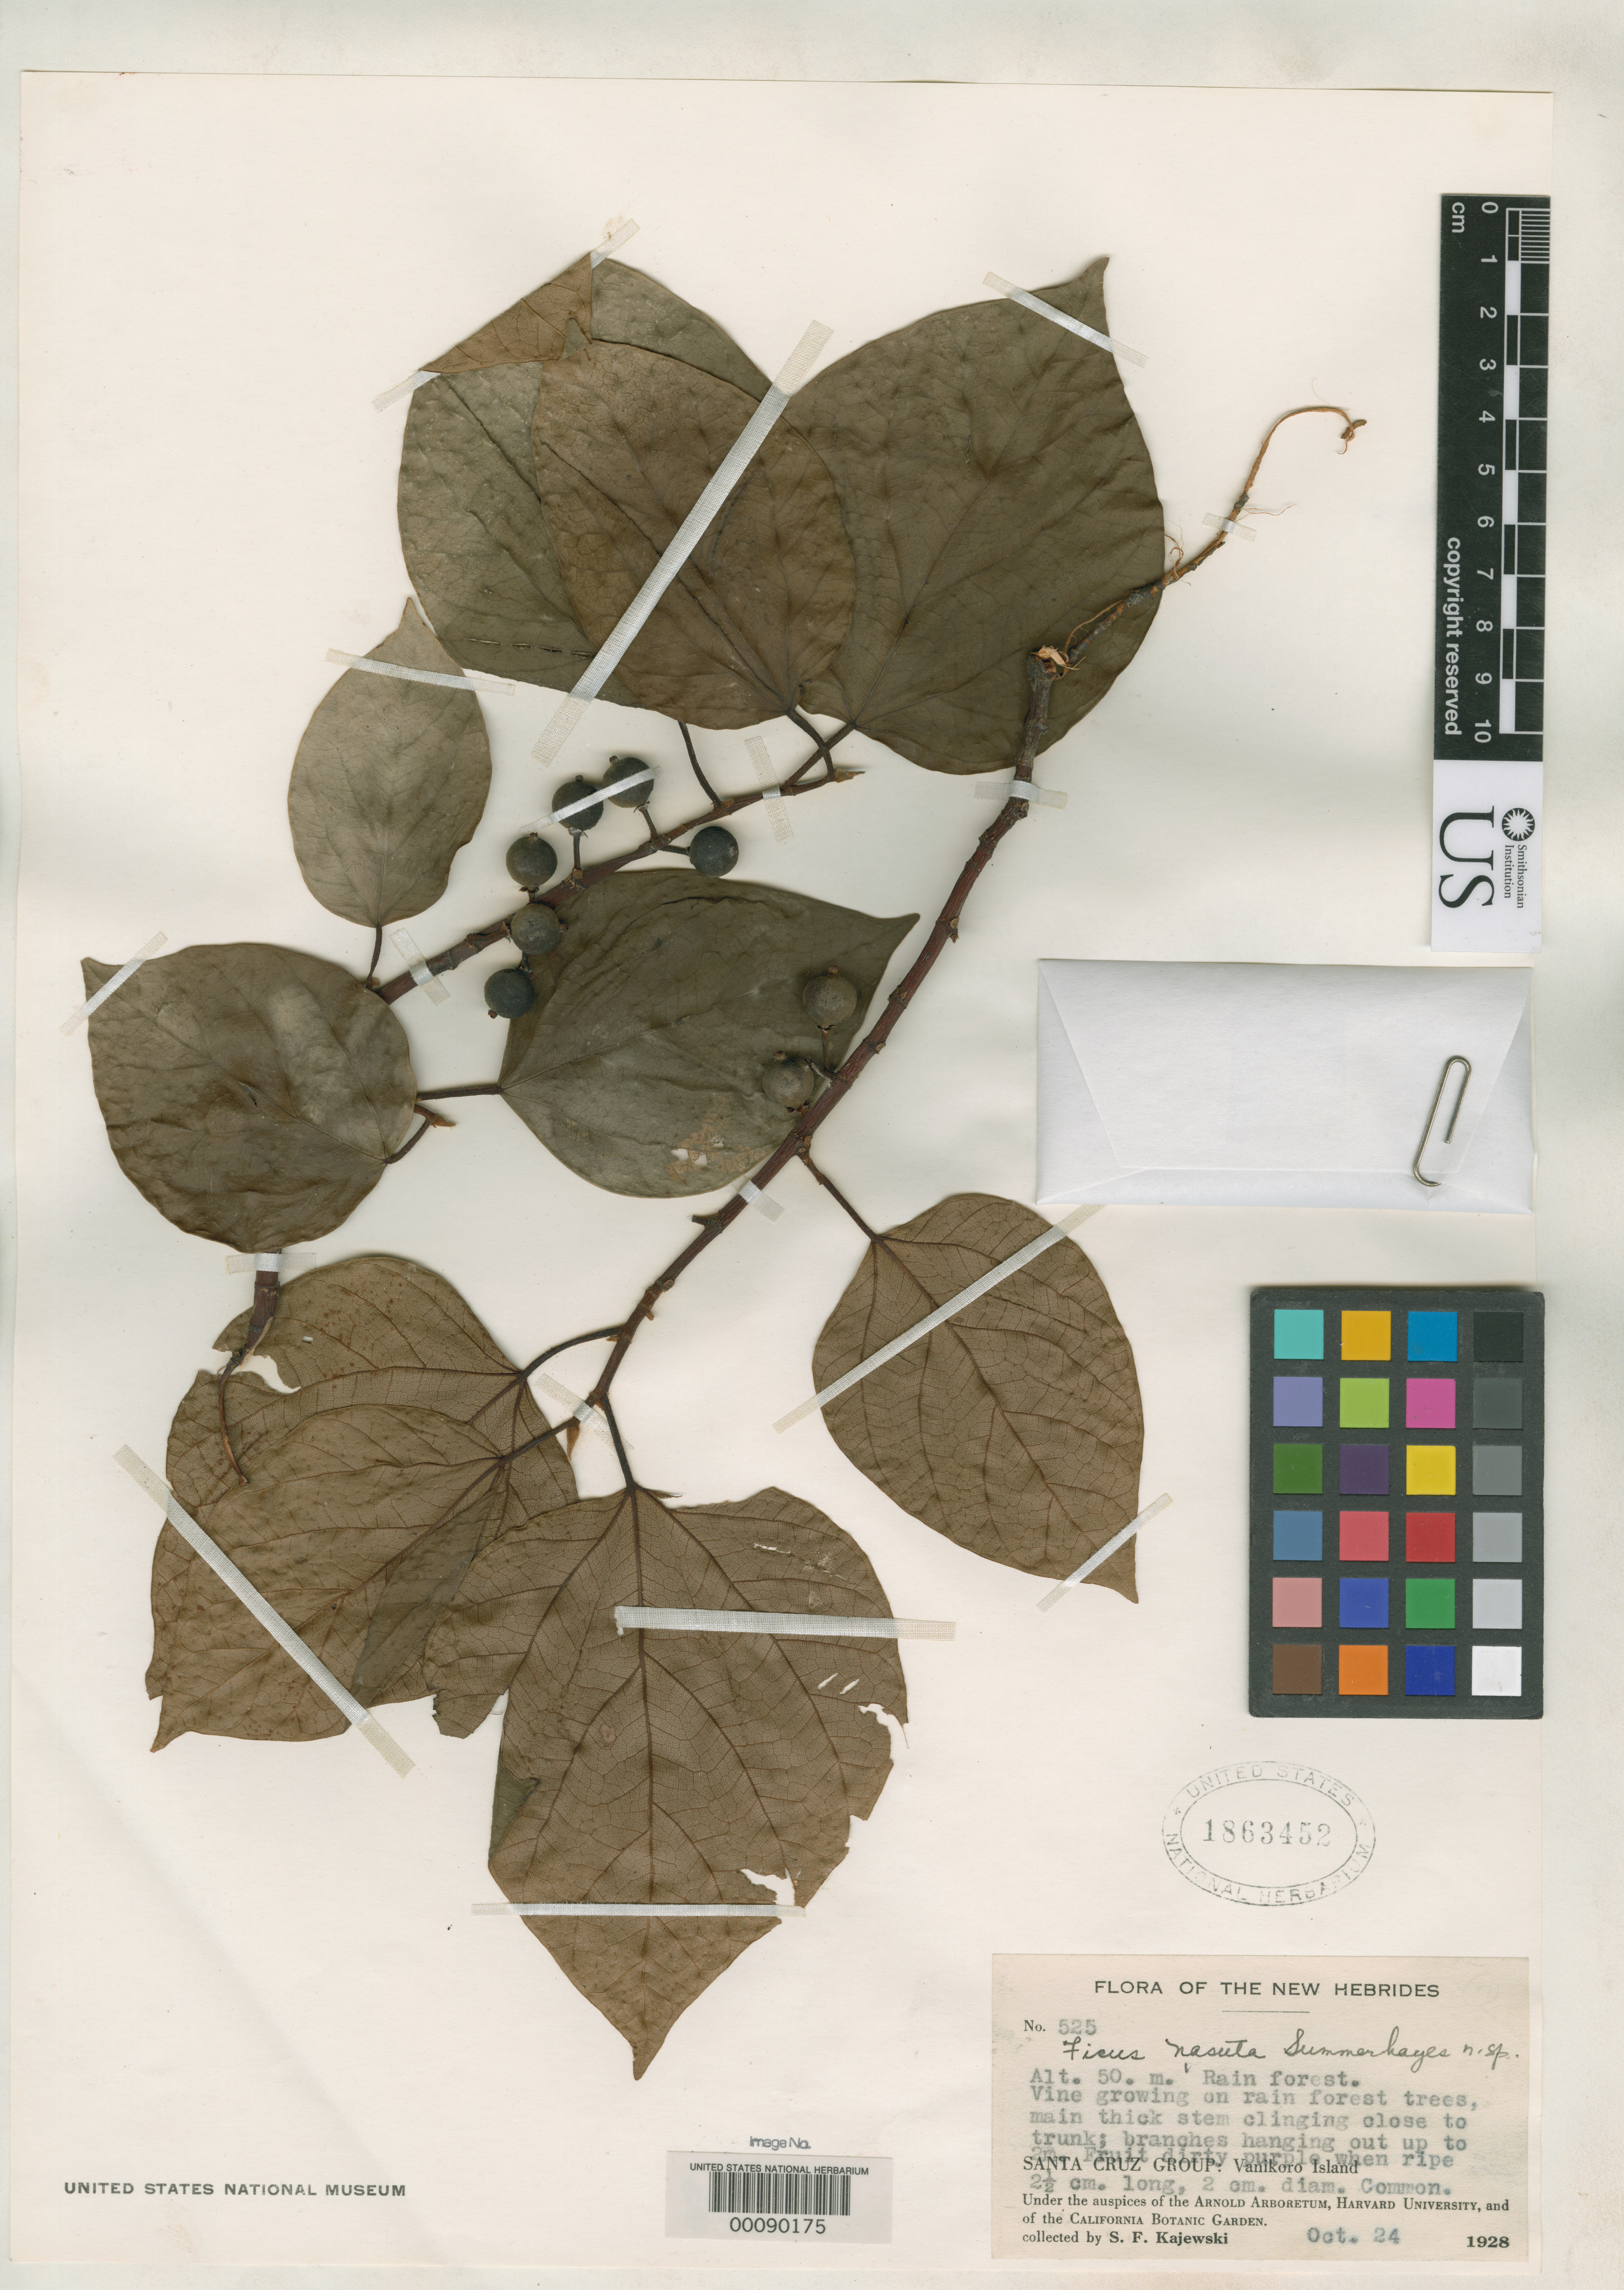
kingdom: Plantae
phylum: Tracheophyta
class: Magnoliopsida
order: Rosales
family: Moraceae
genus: Ficus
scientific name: Ficus nasuta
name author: Summerh.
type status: Isotype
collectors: S. Kajewski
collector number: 525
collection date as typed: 24 Oct 1928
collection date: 1928-10-24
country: Solomon Islands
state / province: Temotu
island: Vanikolo [Vanikoro]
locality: Vanikolo I.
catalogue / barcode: US 1863452